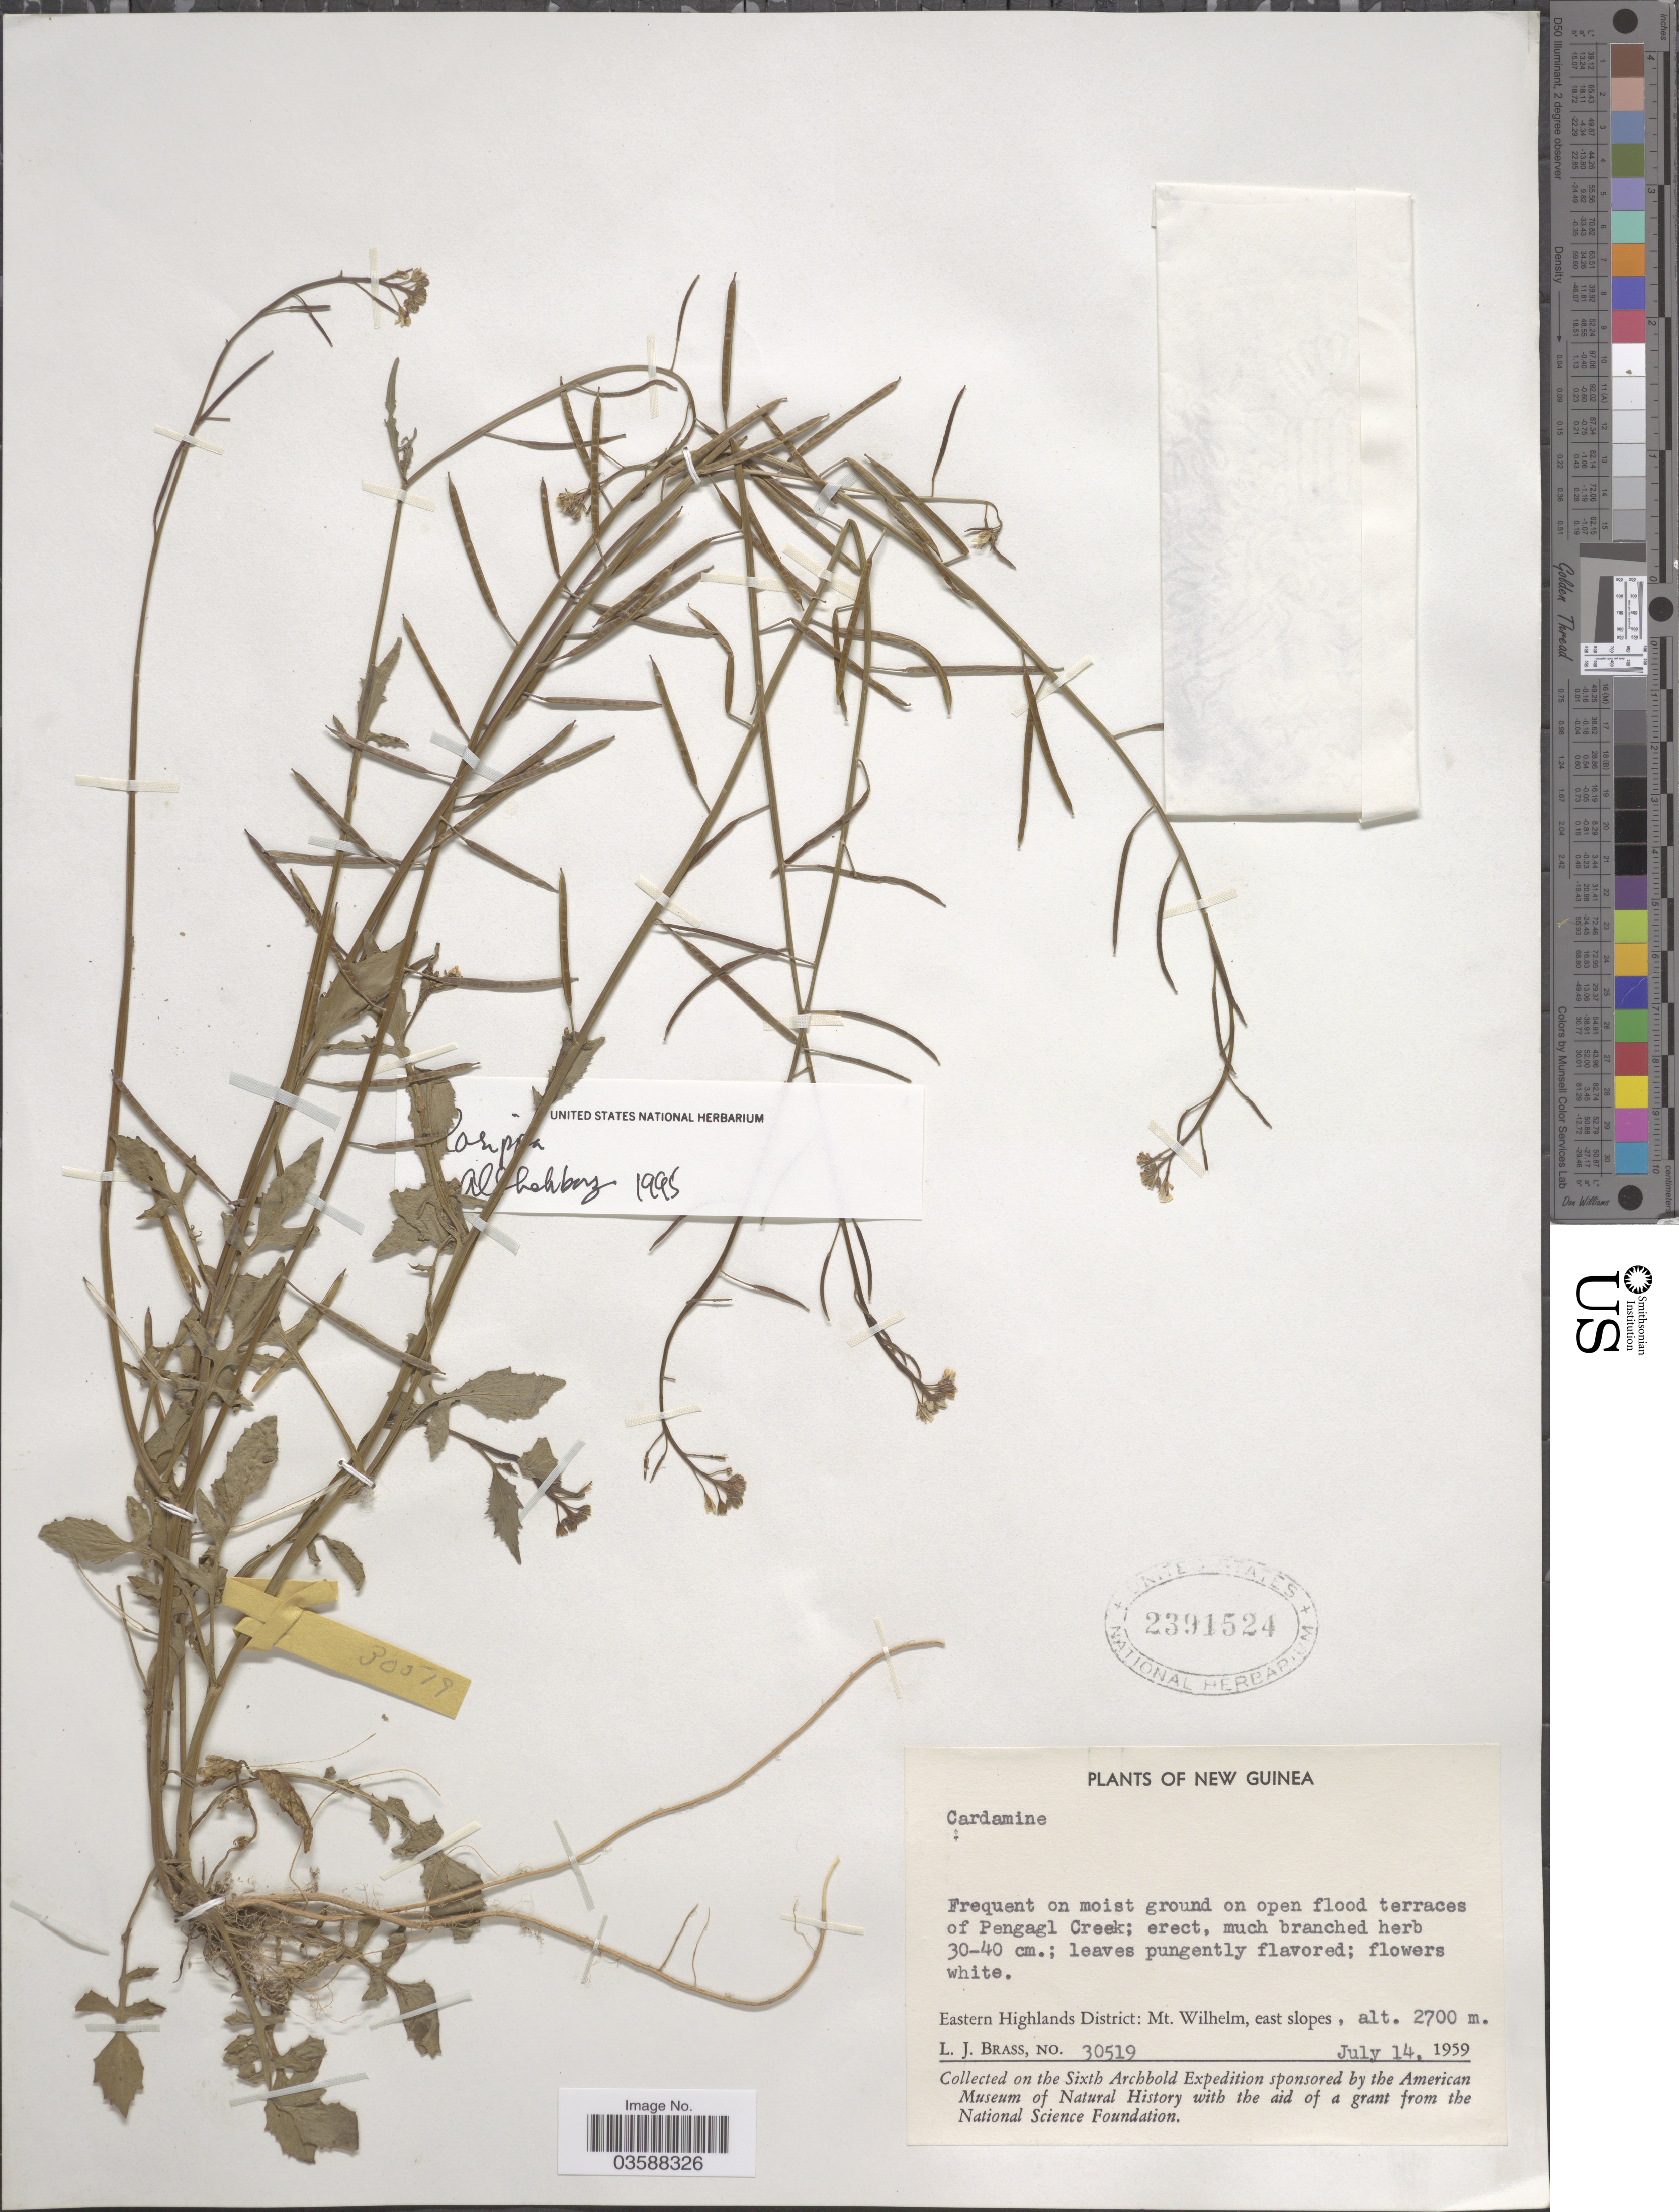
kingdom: Plantae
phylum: Tracheophyta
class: Magnoliopsida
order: Brassicales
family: Brassicaceae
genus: Rorippa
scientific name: Rorippa peekelii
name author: (O.E. Schulz) P. Royen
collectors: L. J. Brass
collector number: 30519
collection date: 1959-07-14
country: Papua New Guinea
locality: New Guinea. Eastern Highlands District: Mt. Wilhelm, east slopes.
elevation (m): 2700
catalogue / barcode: US 2391524